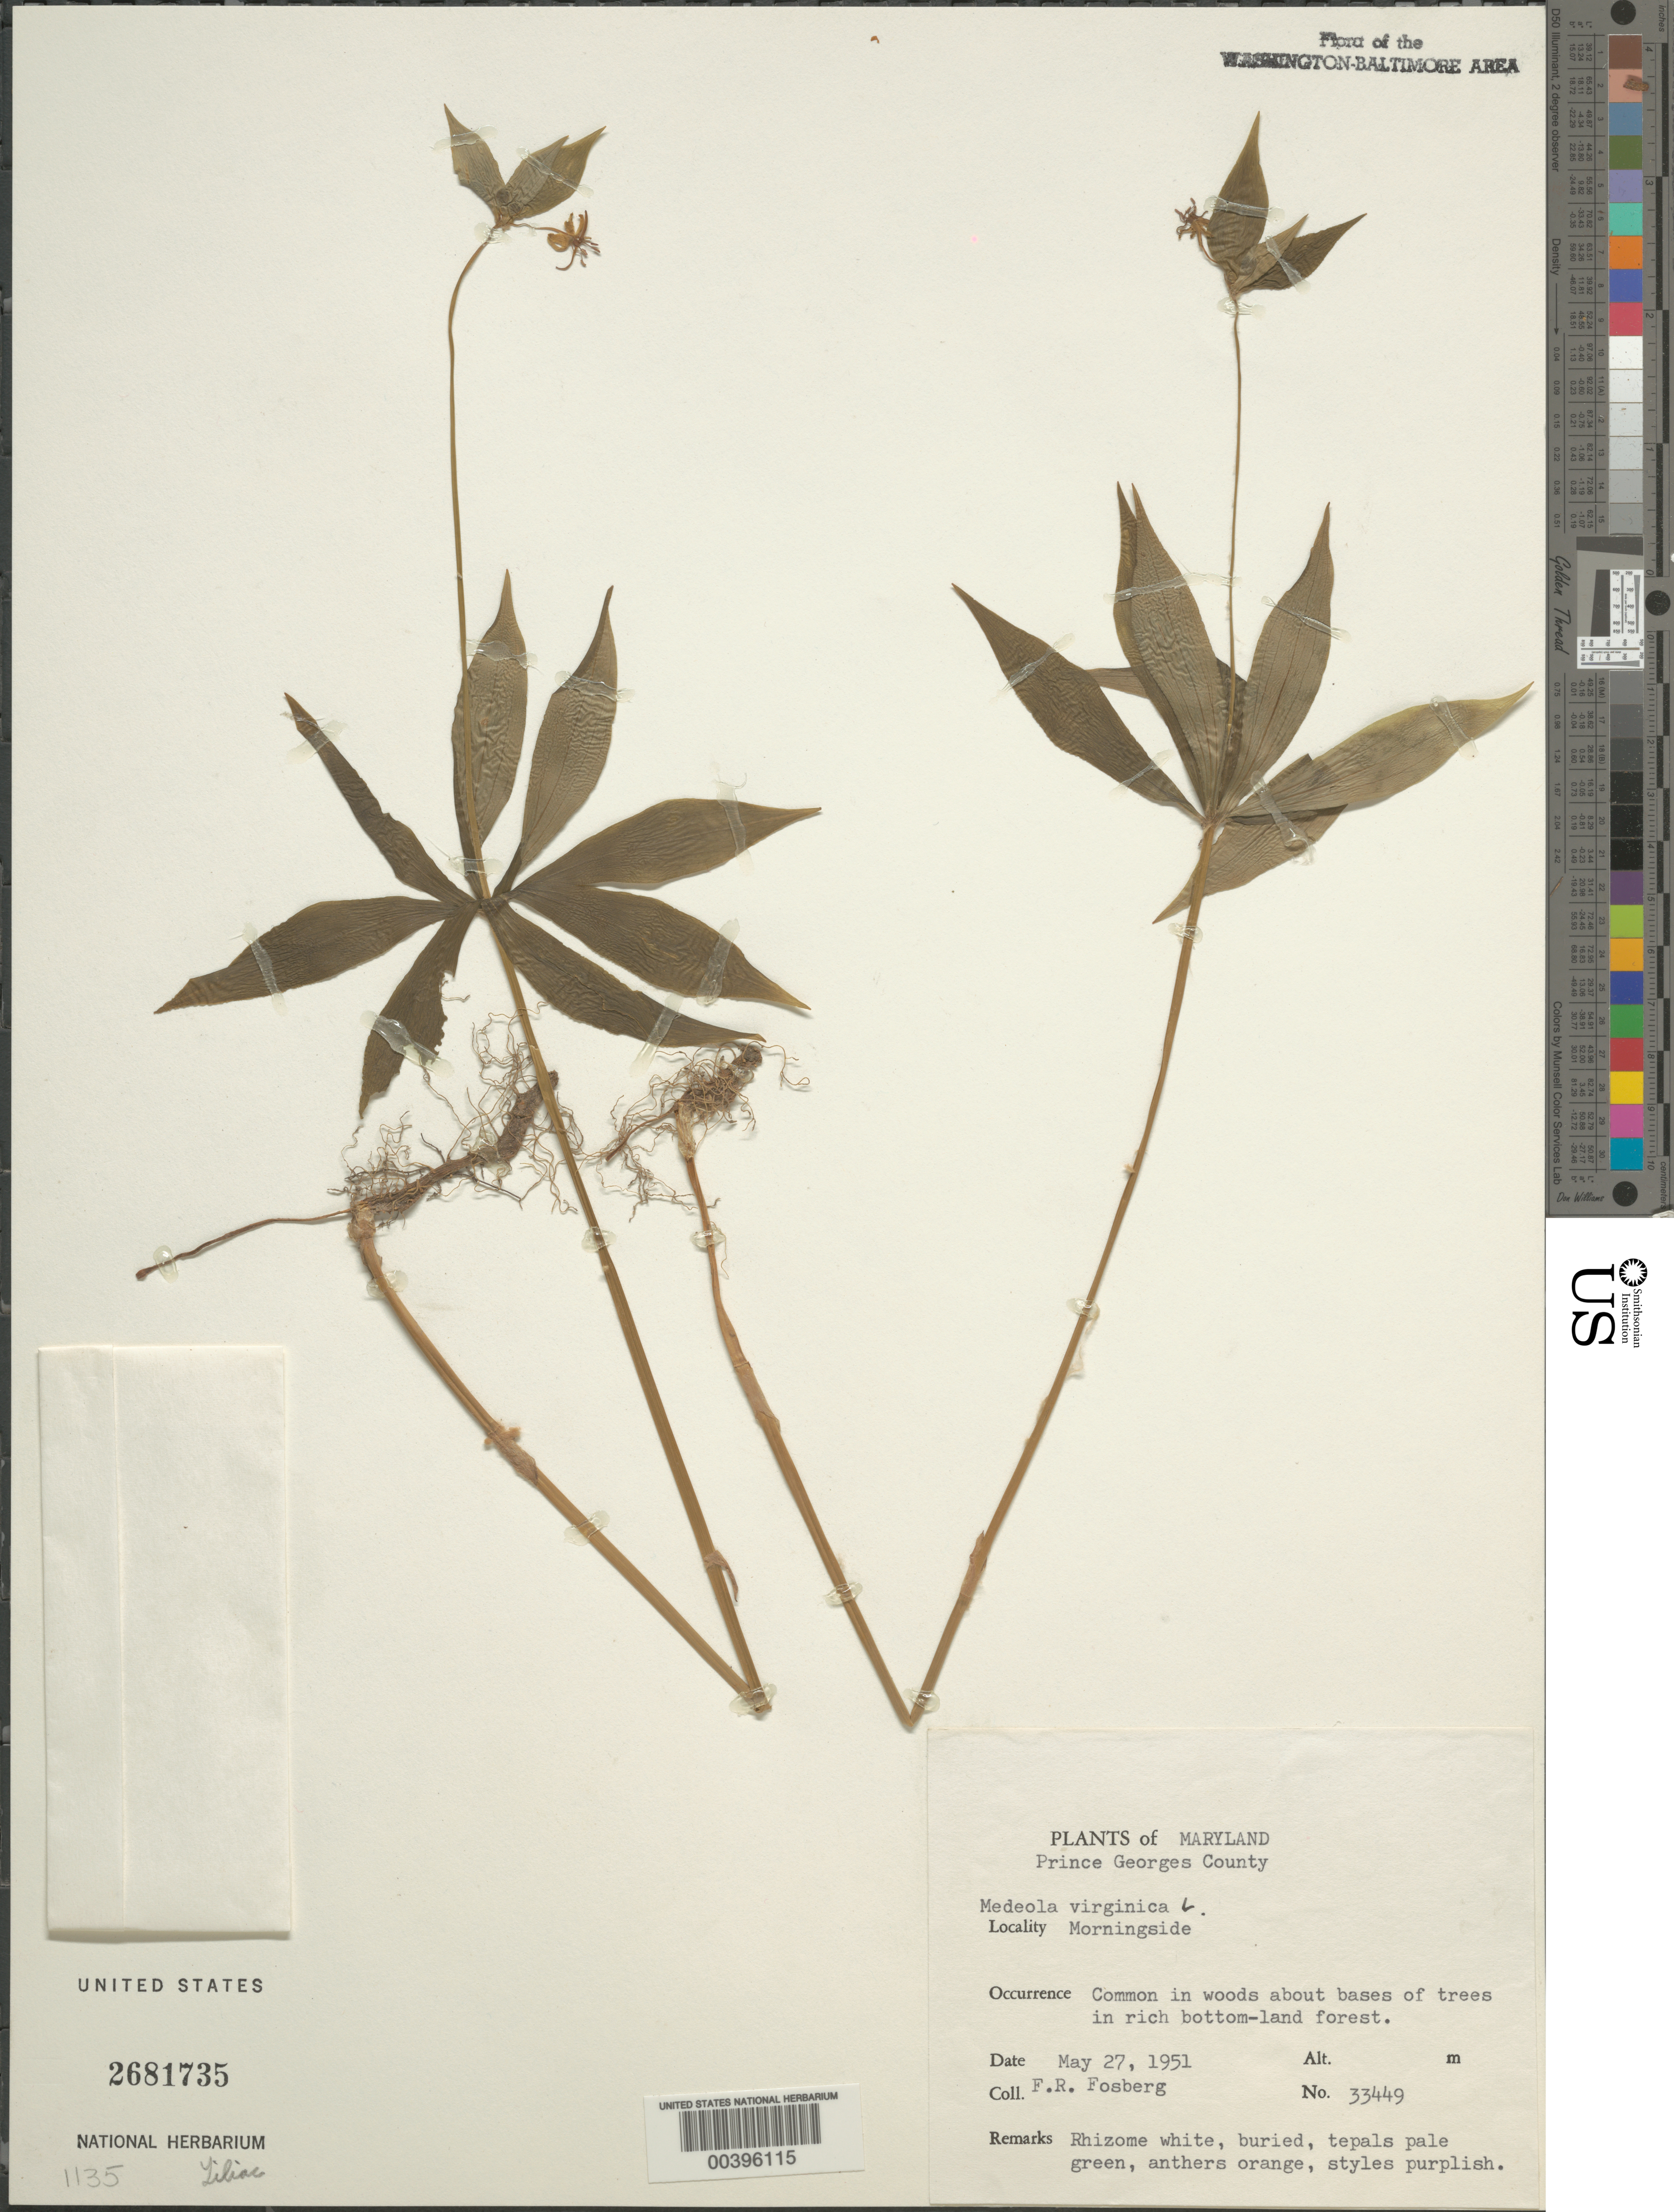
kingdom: Plantae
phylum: Tracheophyta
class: Liliopsida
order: Liliales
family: Liliaceae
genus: Medeola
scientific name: Medeola virginiana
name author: (L.) Desf.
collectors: F. R. Fosberg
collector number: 33449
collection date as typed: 27 May 1951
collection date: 1951-05-27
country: United States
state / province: Maryland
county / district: Prince George's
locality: Morningside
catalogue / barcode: US 2681735